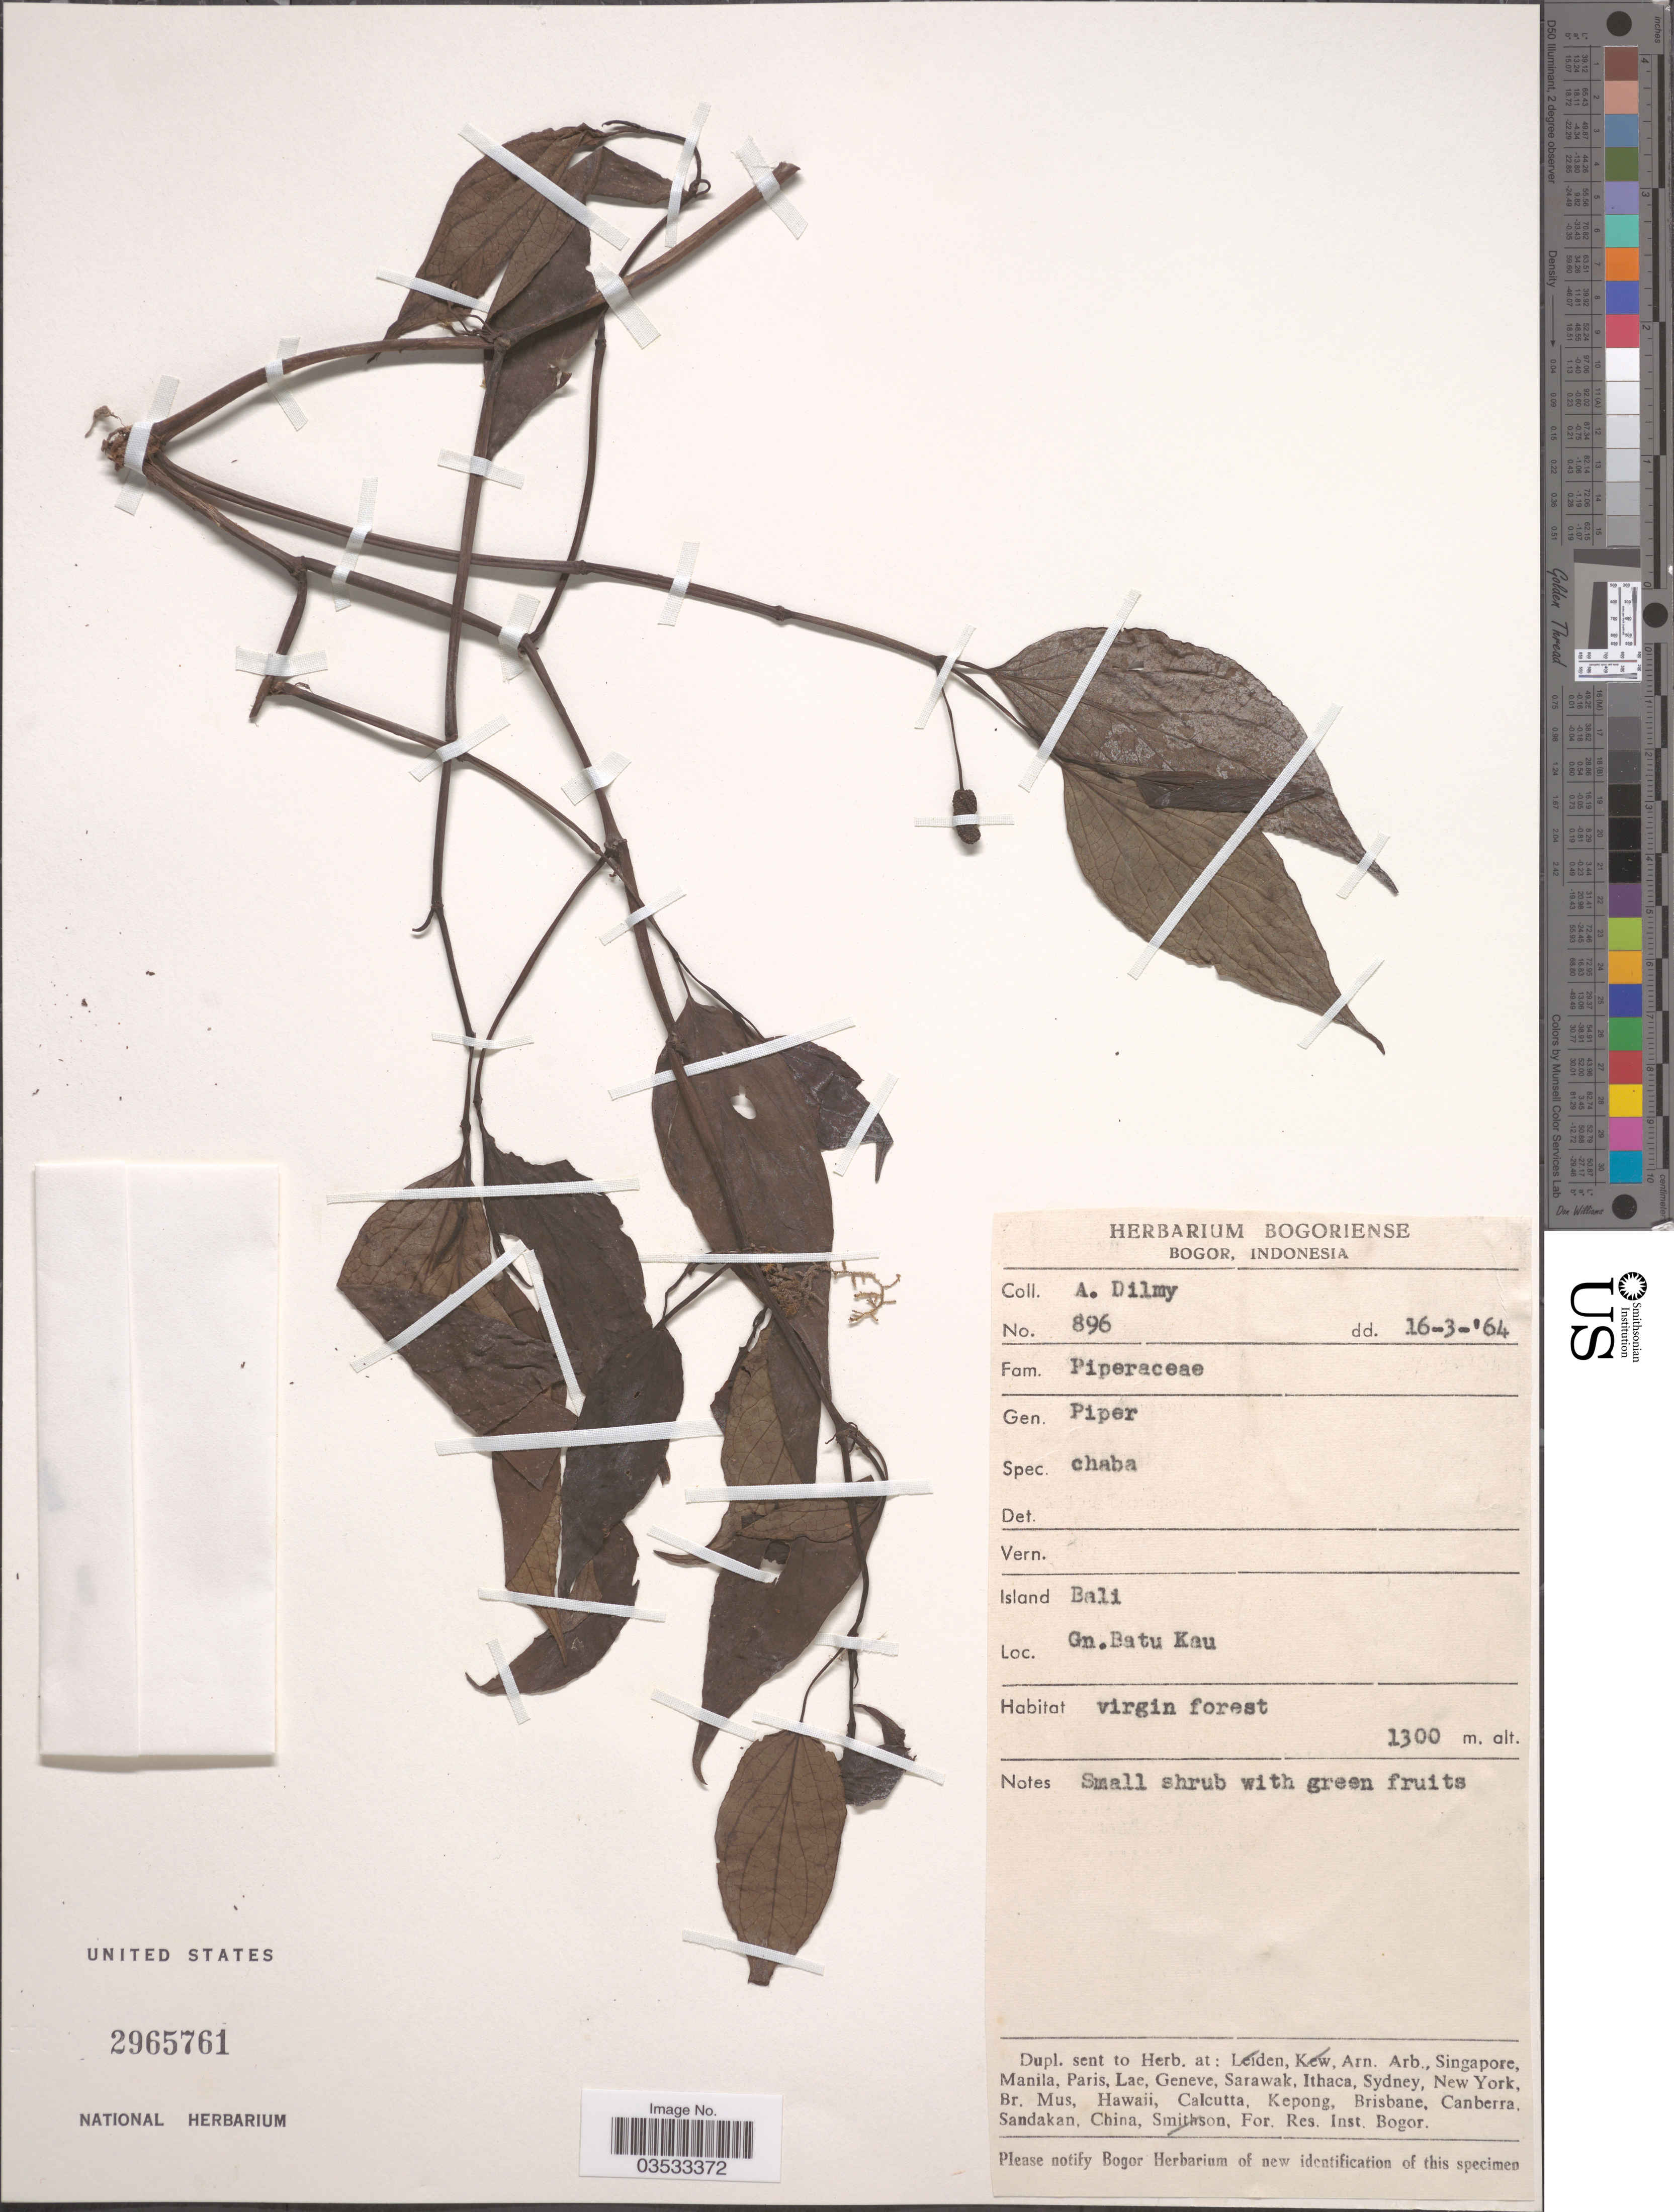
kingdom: Plantae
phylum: Tracheophyta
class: Magnoliopsida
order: Piperales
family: Piperaceae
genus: Piper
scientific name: Piper chaba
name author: W. Hunter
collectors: A. Dilmy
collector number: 896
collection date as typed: Transcribed d/m/y: 16/3/64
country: Indonesia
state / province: Nusa Tenggara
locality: Island Bali. On Batu Kau.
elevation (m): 1300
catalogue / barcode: US 2965761